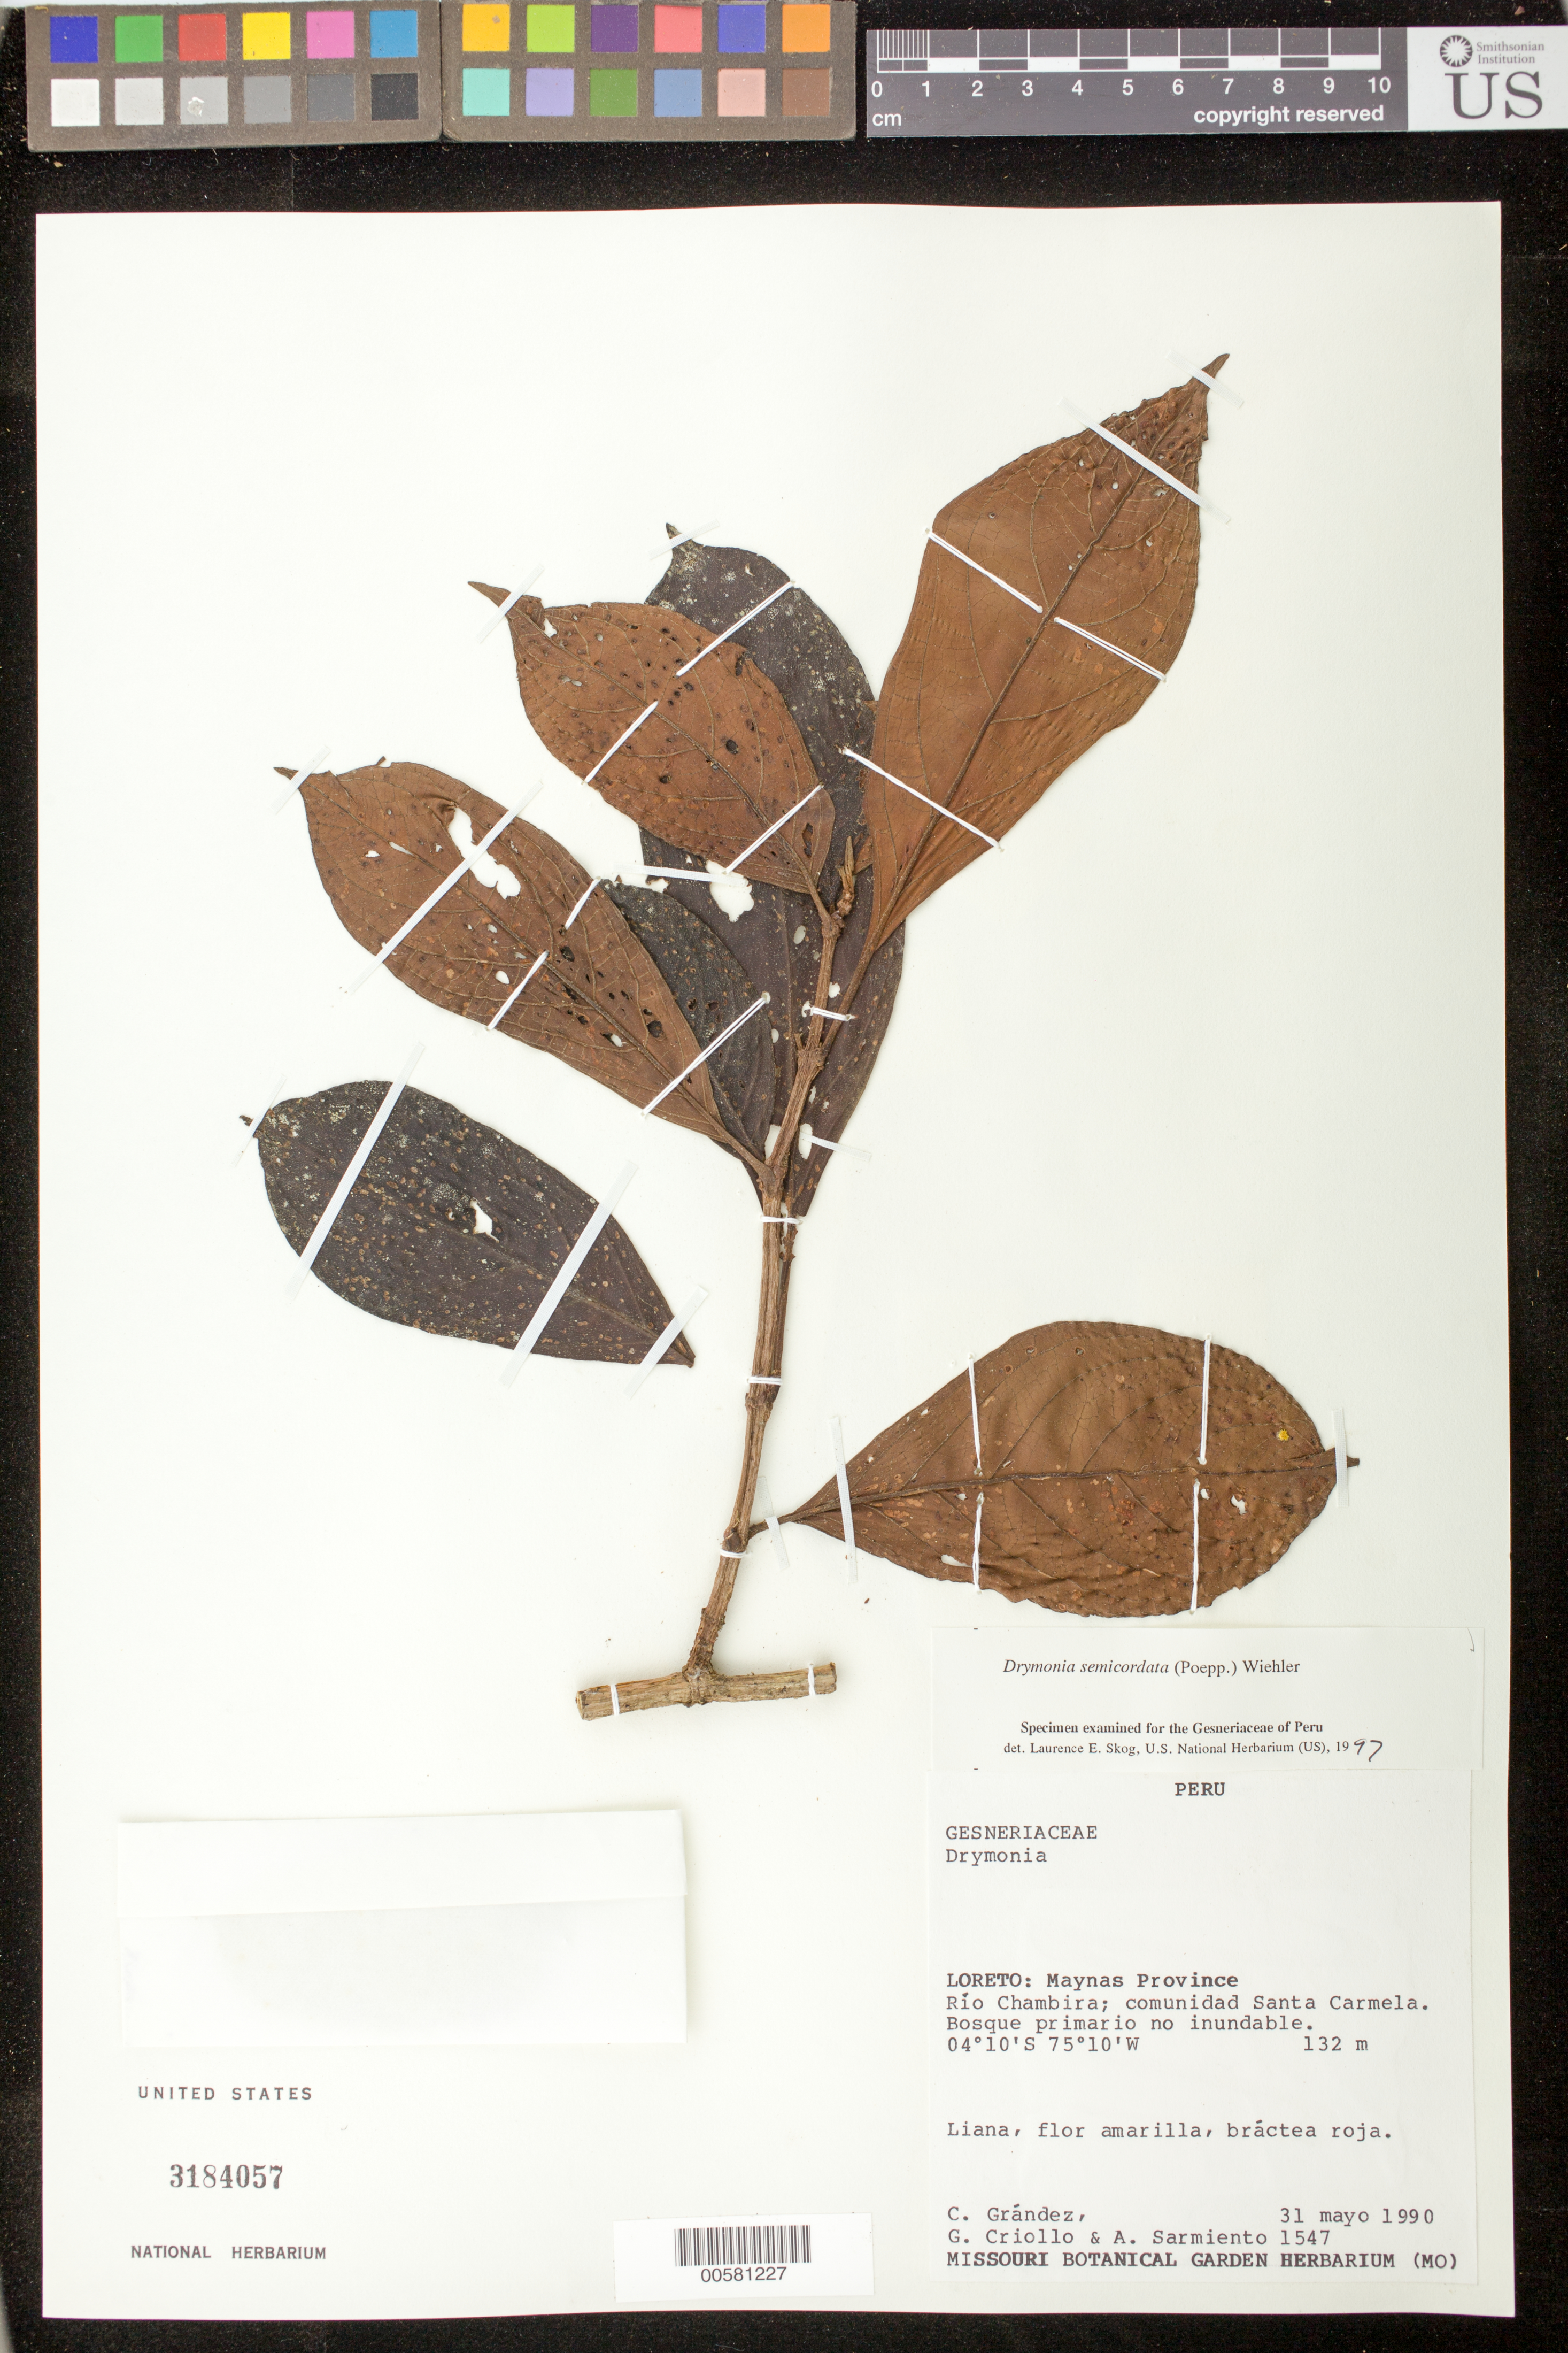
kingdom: Plantae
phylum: Tracheophyta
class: Magnoliopsida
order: Lamiales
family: Gesneriaceae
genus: Drymonia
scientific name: Drymonia semicordata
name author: (Poepp.) Wiehler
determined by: Skog, Laurence E.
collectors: C. Grández, G. Criollo & A. Sarmiento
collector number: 1547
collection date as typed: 31 May 1990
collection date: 1990-05-31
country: Peru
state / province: Loreto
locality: Prov. Maynas; Río Chambira, comunidad Santa Carmela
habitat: Bosque primario no inundable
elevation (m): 132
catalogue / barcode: US 3184057